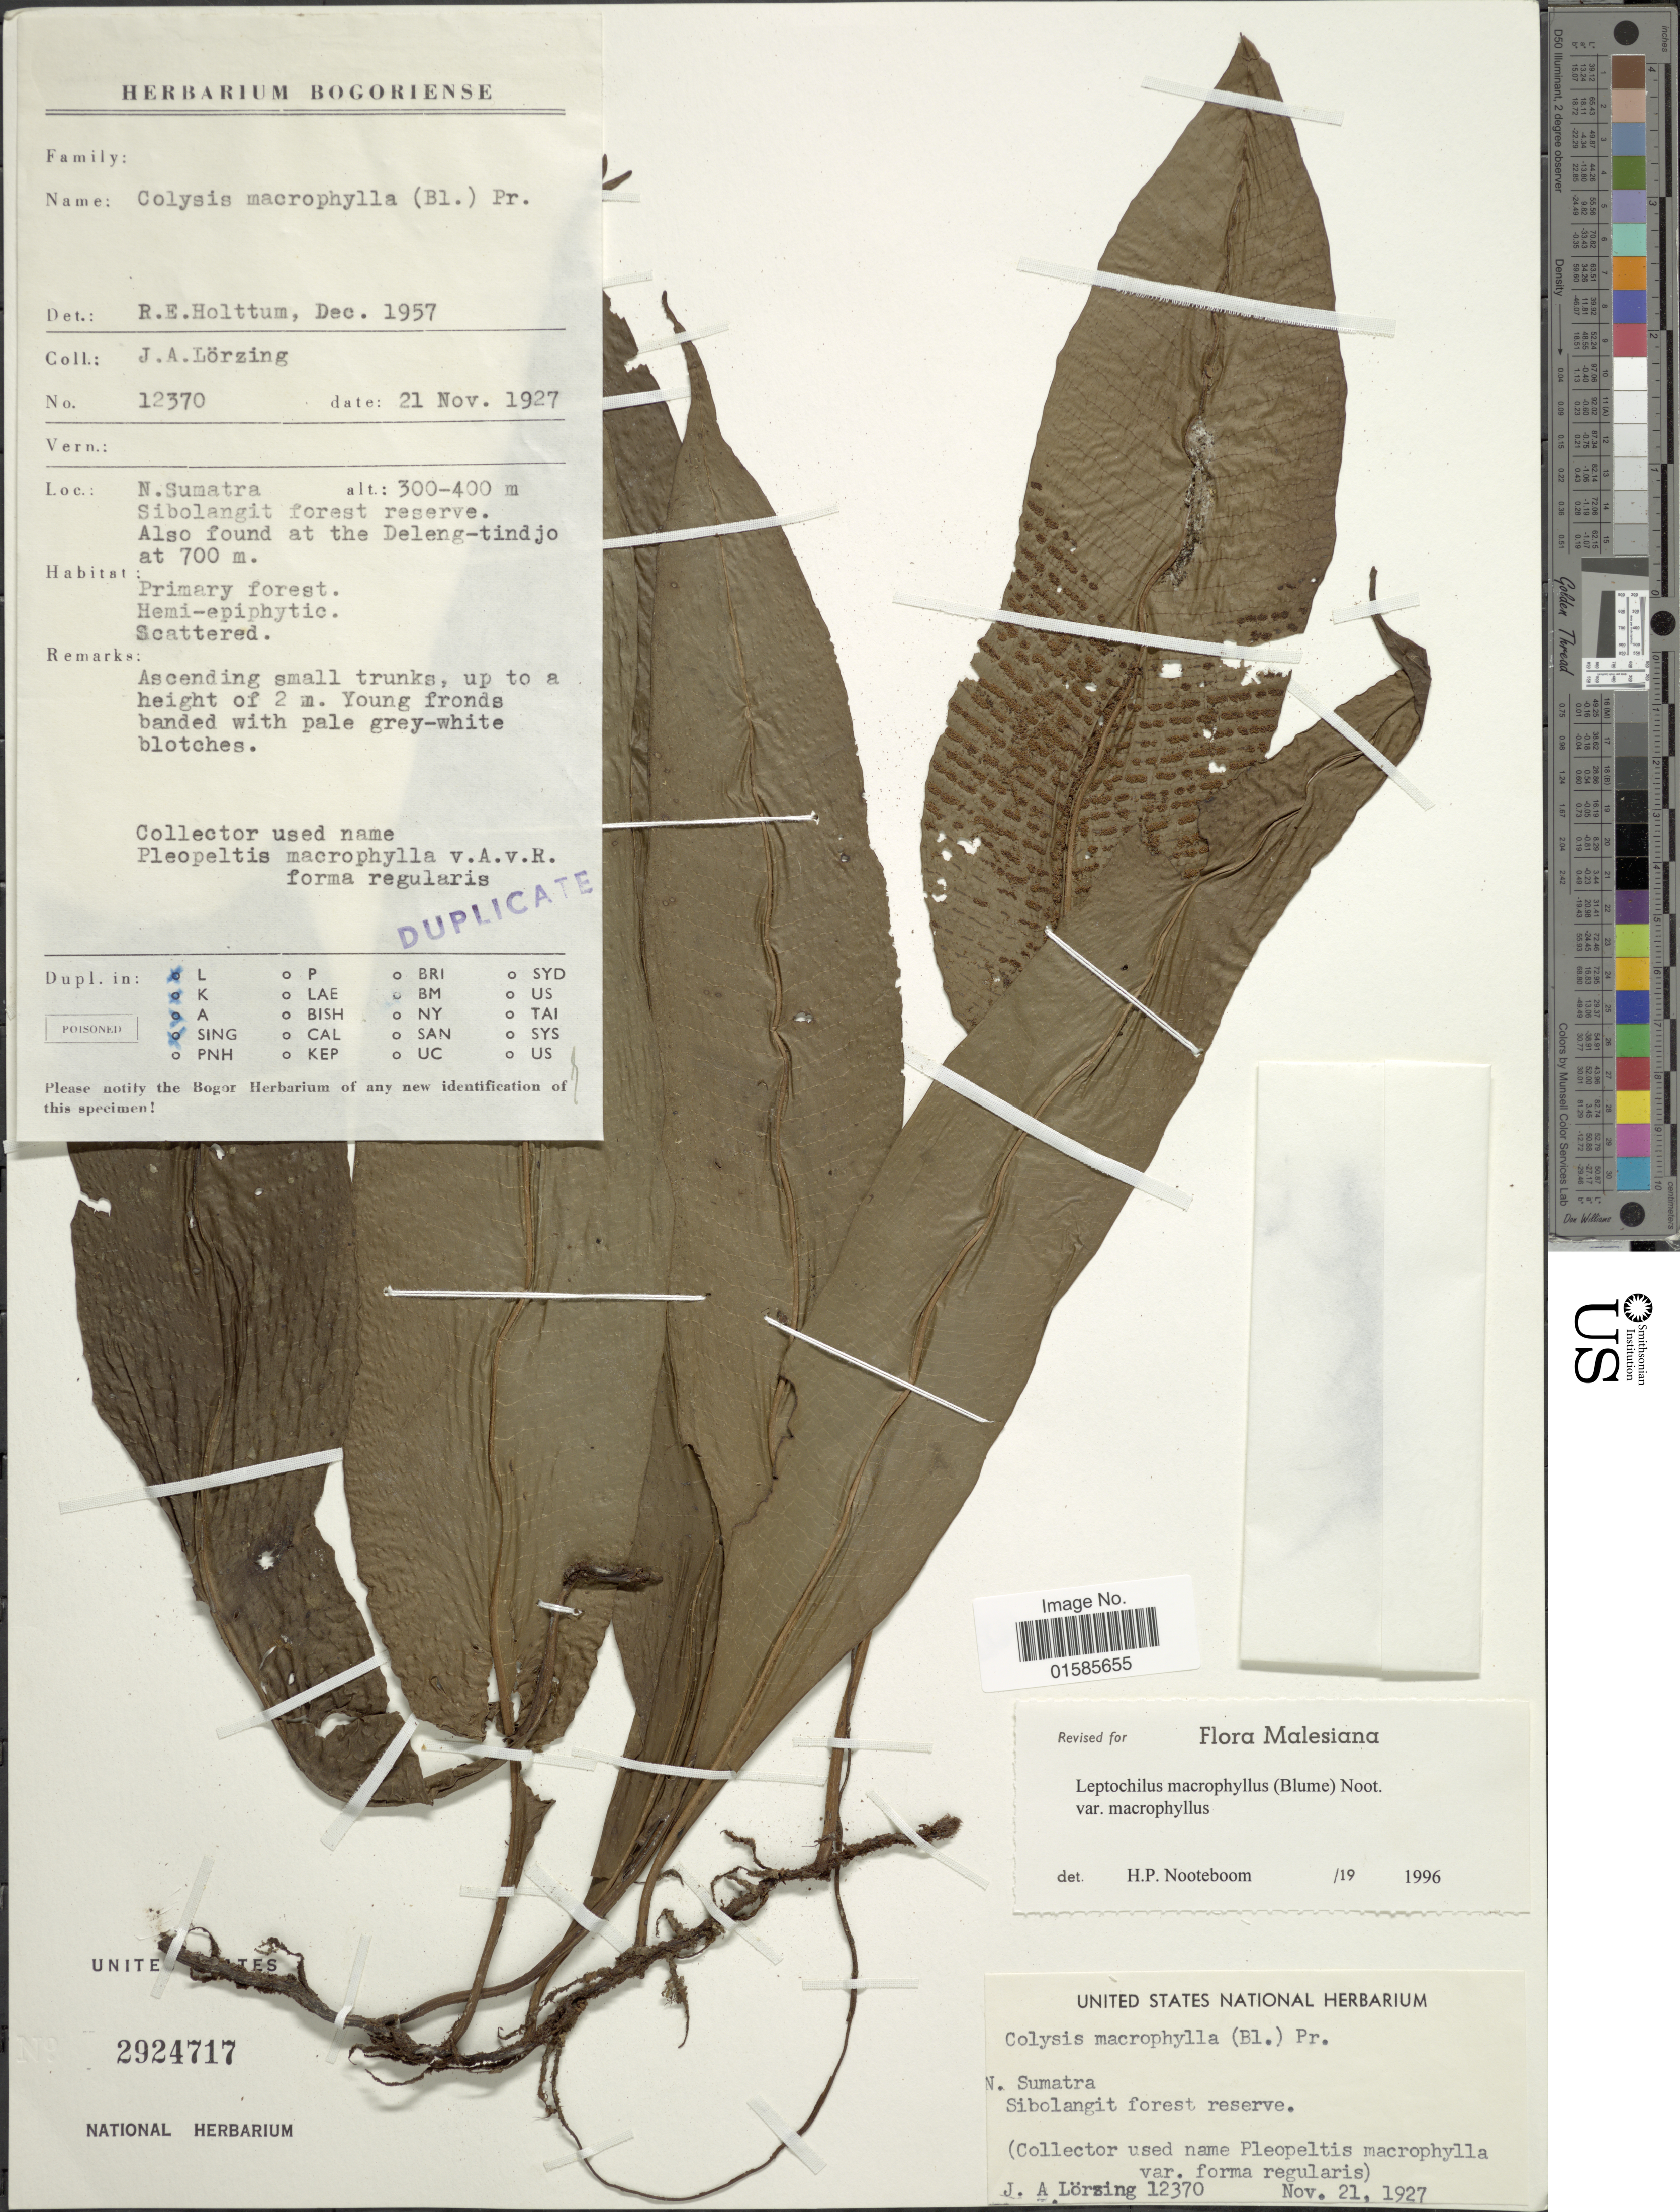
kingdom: Plantae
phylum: Tracheophyta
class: Polypodiopsida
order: Polypodiales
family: Polypodiaceae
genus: Leptochilus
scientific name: Leptochilus macrophyllus var. macrophyllus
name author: (Blume) Noot.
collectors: J. Lorzing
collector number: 12730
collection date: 1927-11-21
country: Indonesia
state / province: Sumatra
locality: N. Sumatra, Sibolangit forest reserve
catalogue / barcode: US 2924717